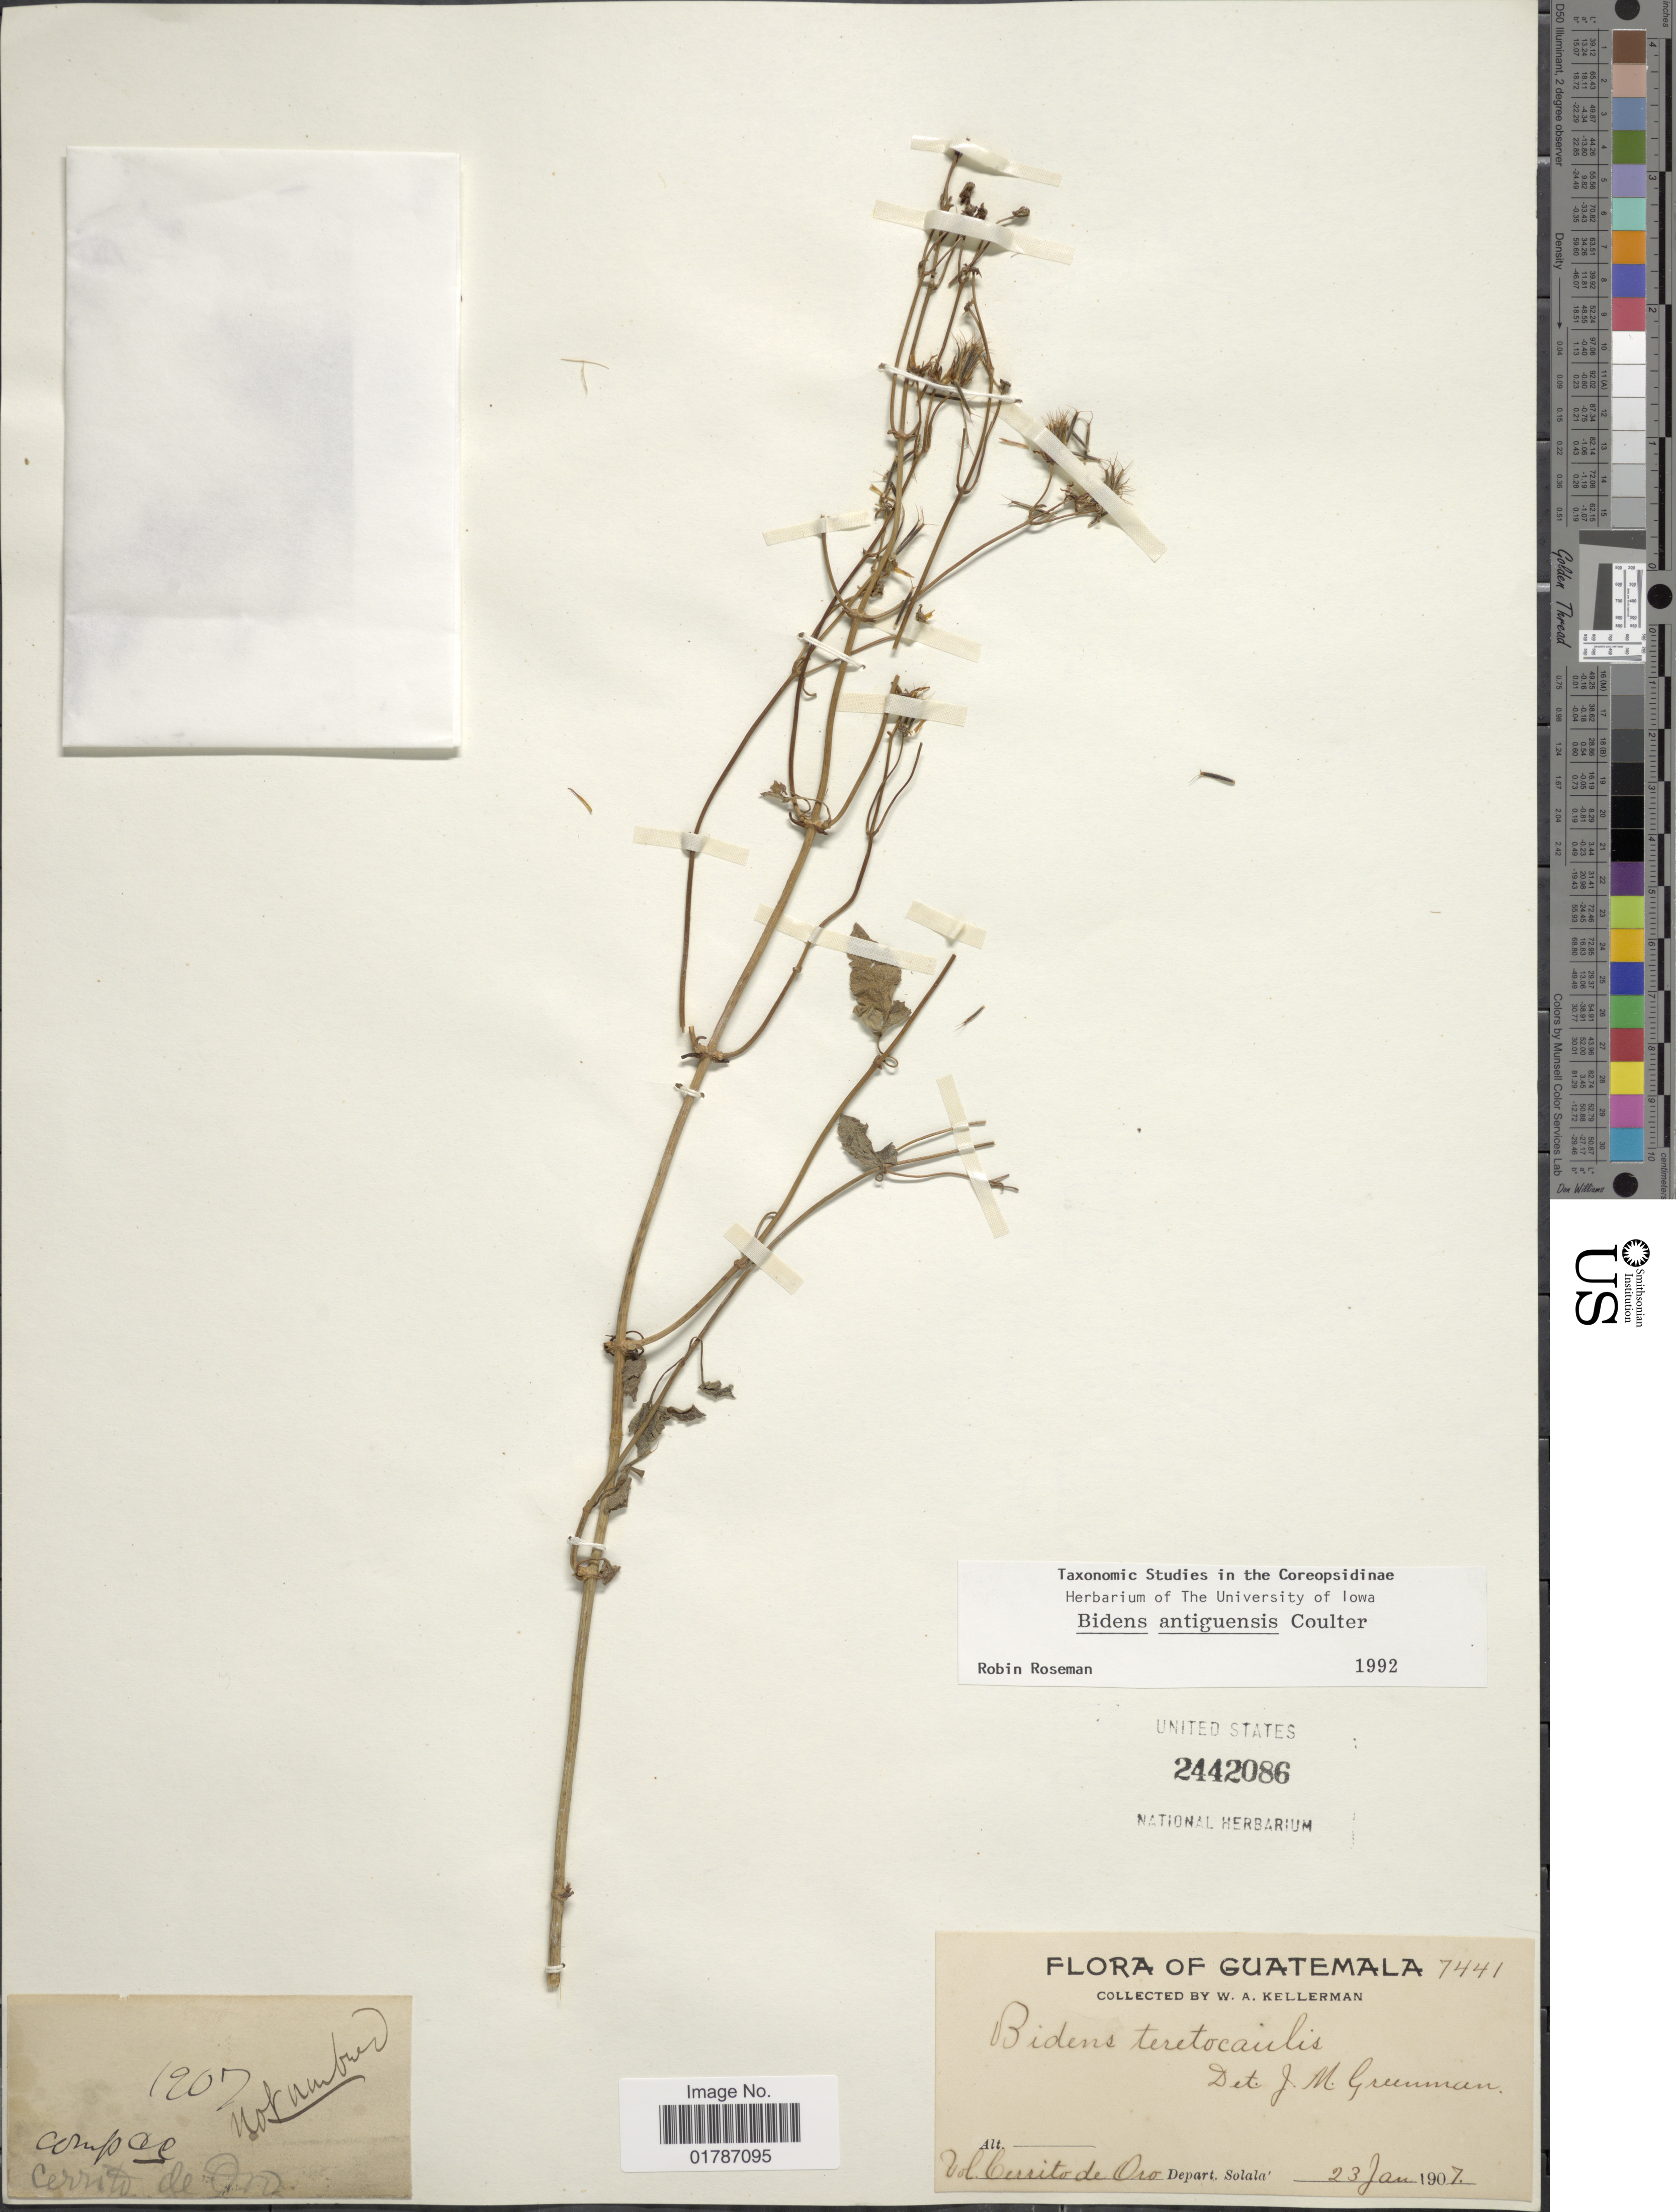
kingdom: Plantae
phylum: Tracheophyta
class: Magnoliopsida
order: Asterales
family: Asteraceae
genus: Bidens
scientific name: Bidens antiguensis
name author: J.M. Coult.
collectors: W. Kellerman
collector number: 7441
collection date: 1907-01-23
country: Guatemala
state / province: Sololá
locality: Vol. Cerritoi de Oro, Depart. Solola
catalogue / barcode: US 2442086